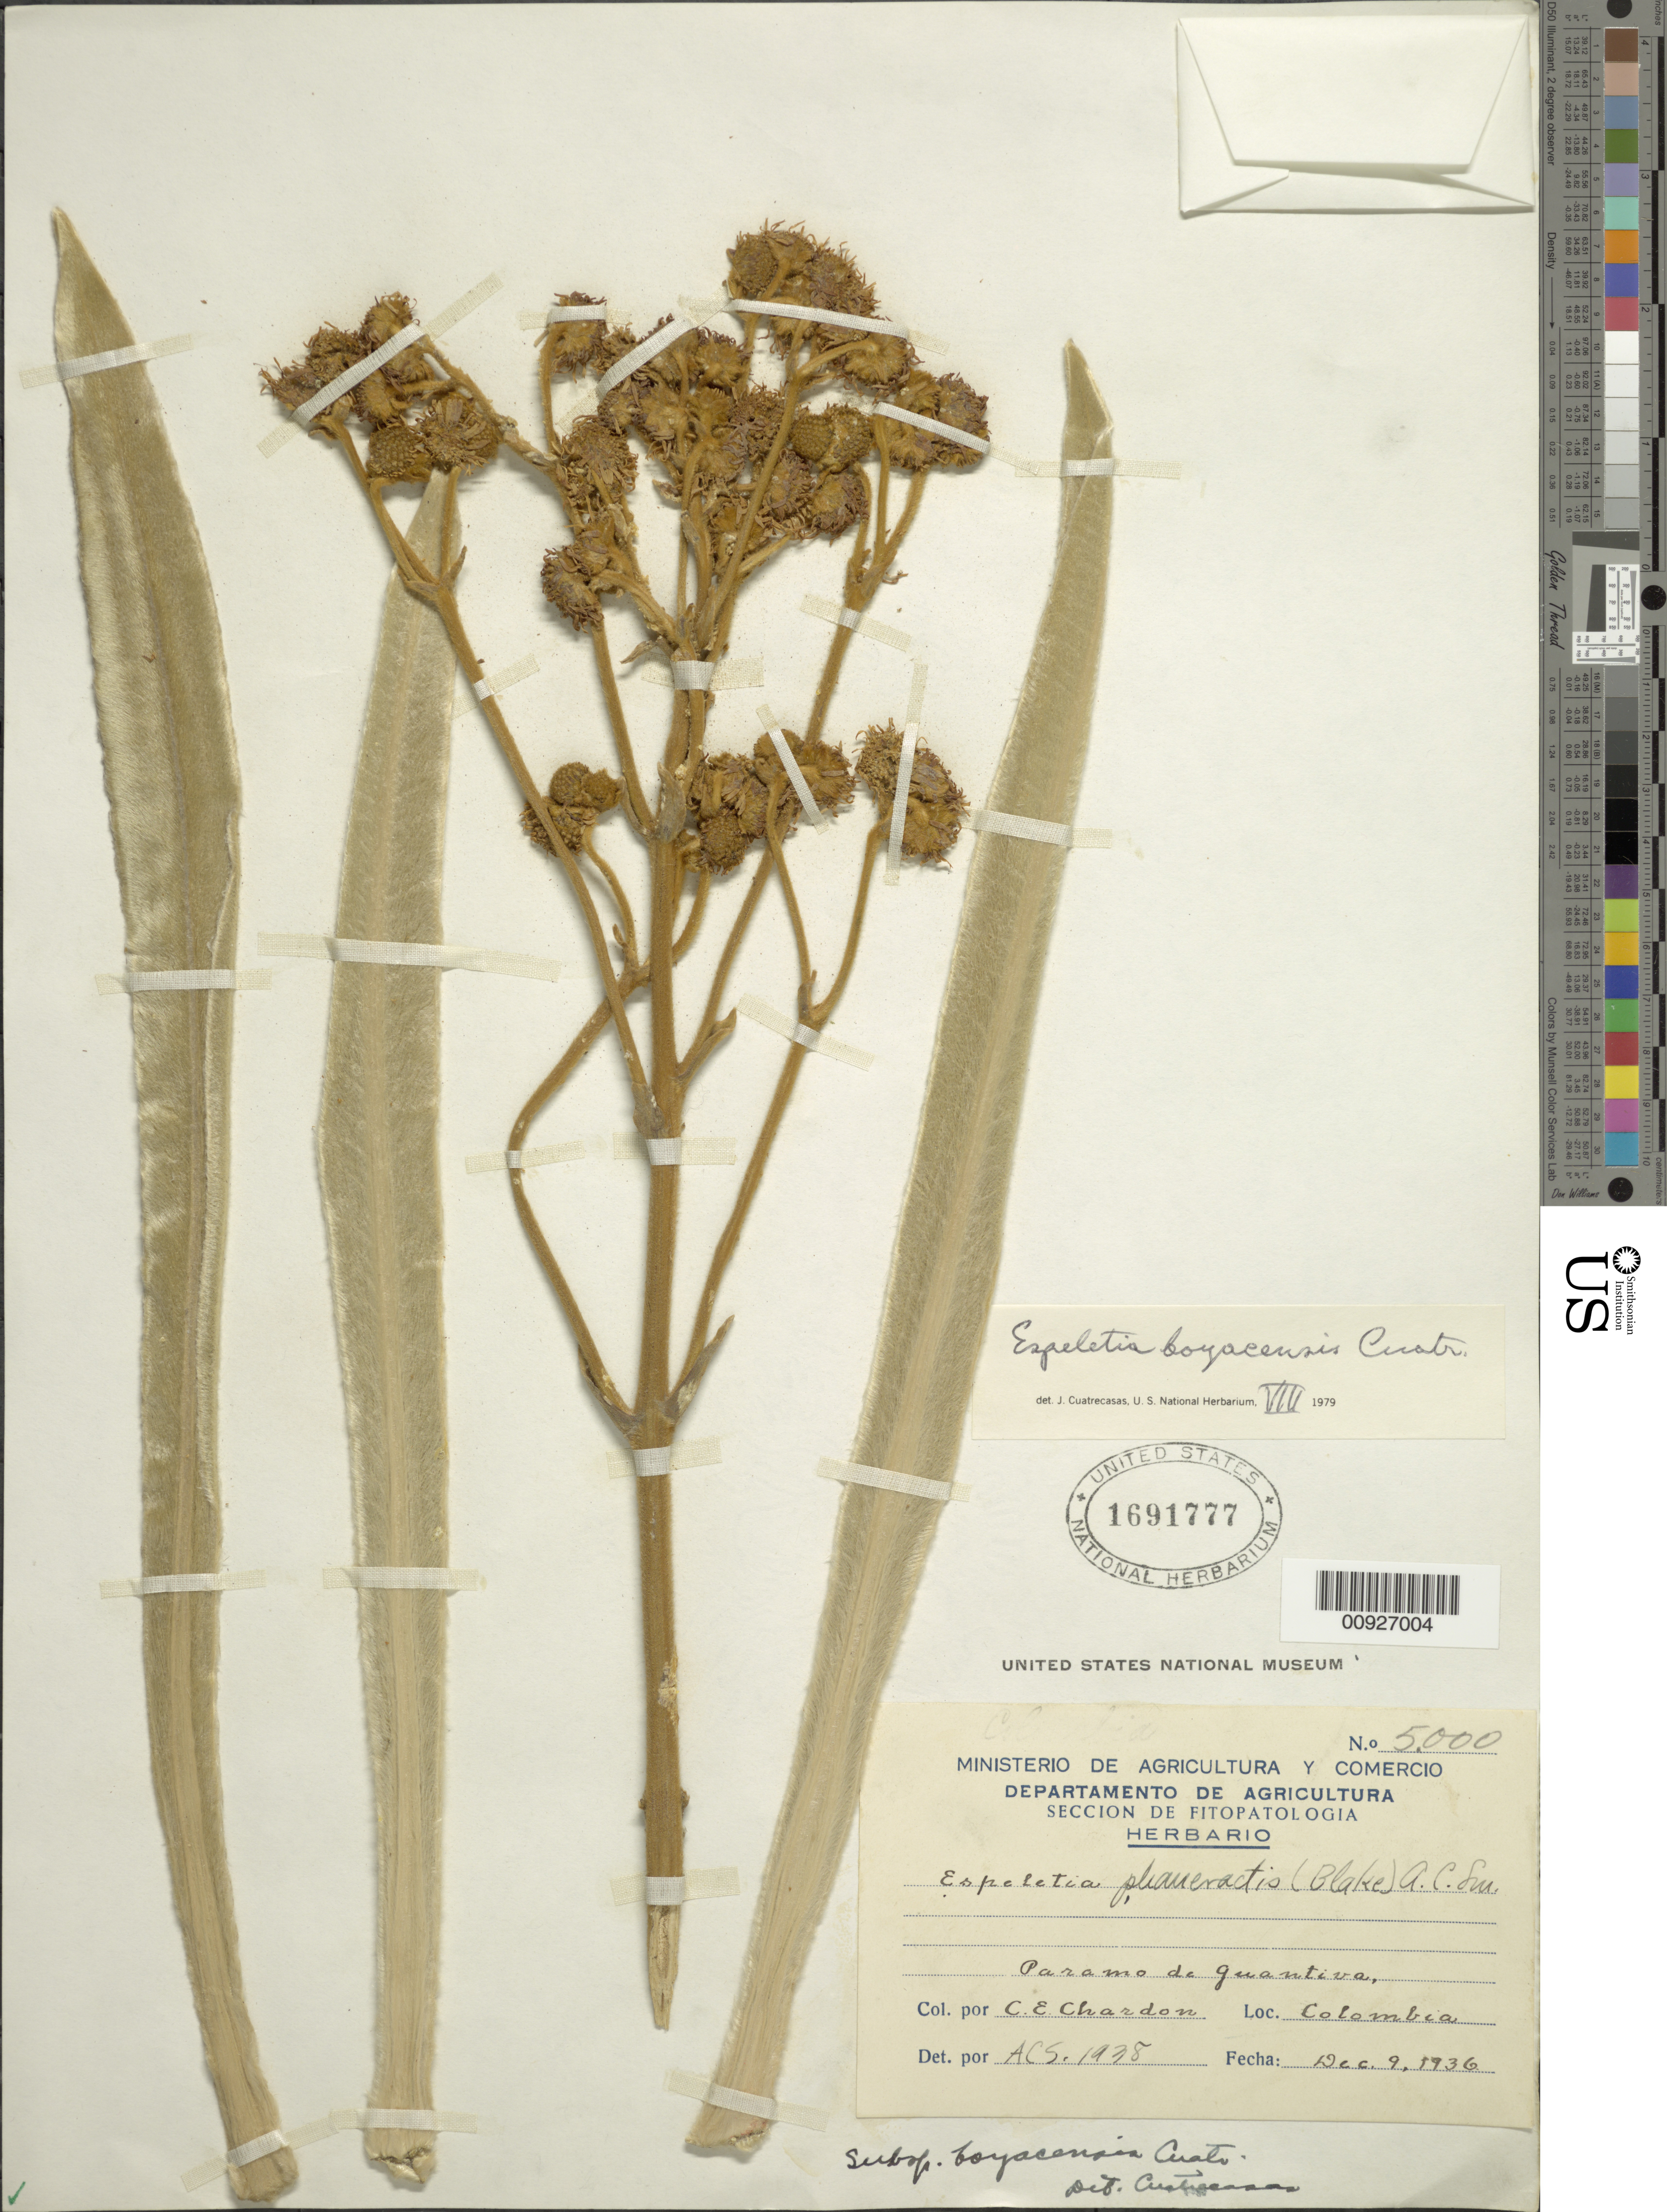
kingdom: Plantae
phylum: Tracheophyta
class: Magnoliopsida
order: Asterales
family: Asteraceae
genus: Espeletia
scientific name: Espeletia boyacensis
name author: Cuatrec.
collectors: C. E. Chardón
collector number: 5000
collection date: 1936-12-09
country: Colombia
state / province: Boyacá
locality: P. de Guántiva.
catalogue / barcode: US 1691777